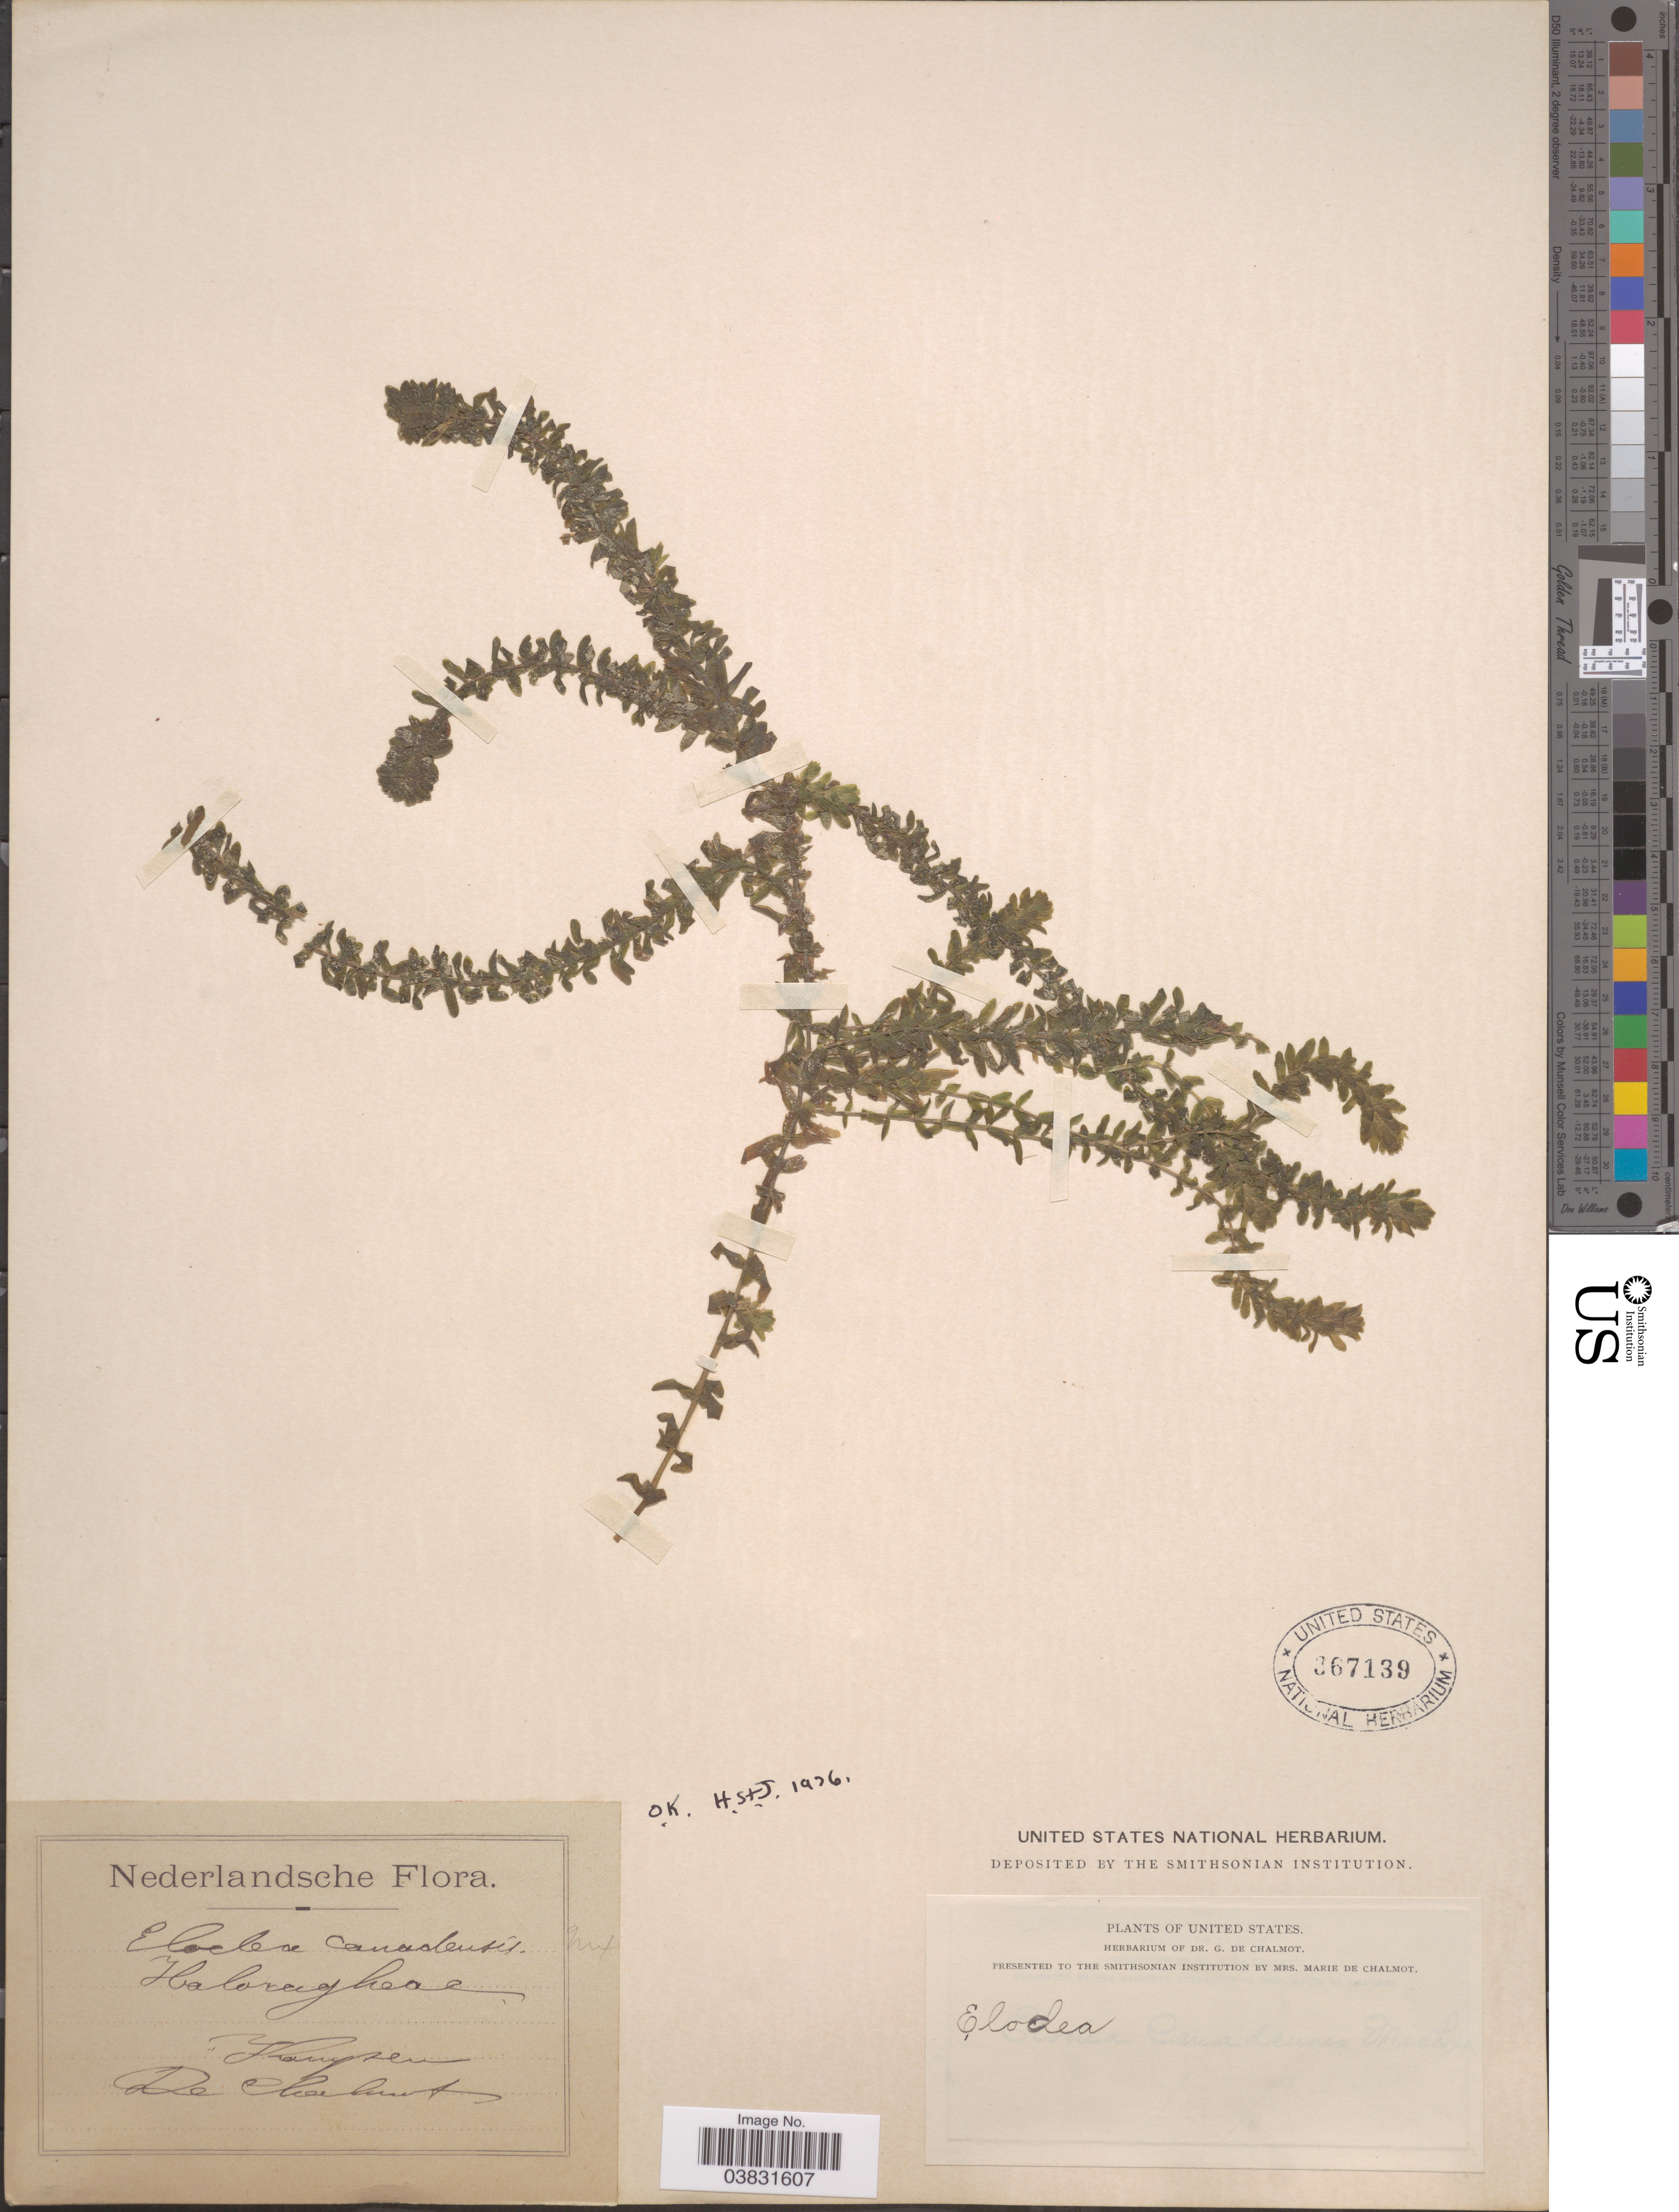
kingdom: Plantae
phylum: Tracheophyta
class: Liliopsida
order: Alismatales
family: Hydrocharitaceae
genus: Elodea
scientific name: Elodea canadensis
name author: Michx.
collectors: De Chalmot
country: Netherlands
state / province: Overijssel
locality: Kampen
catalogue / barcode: US 367139